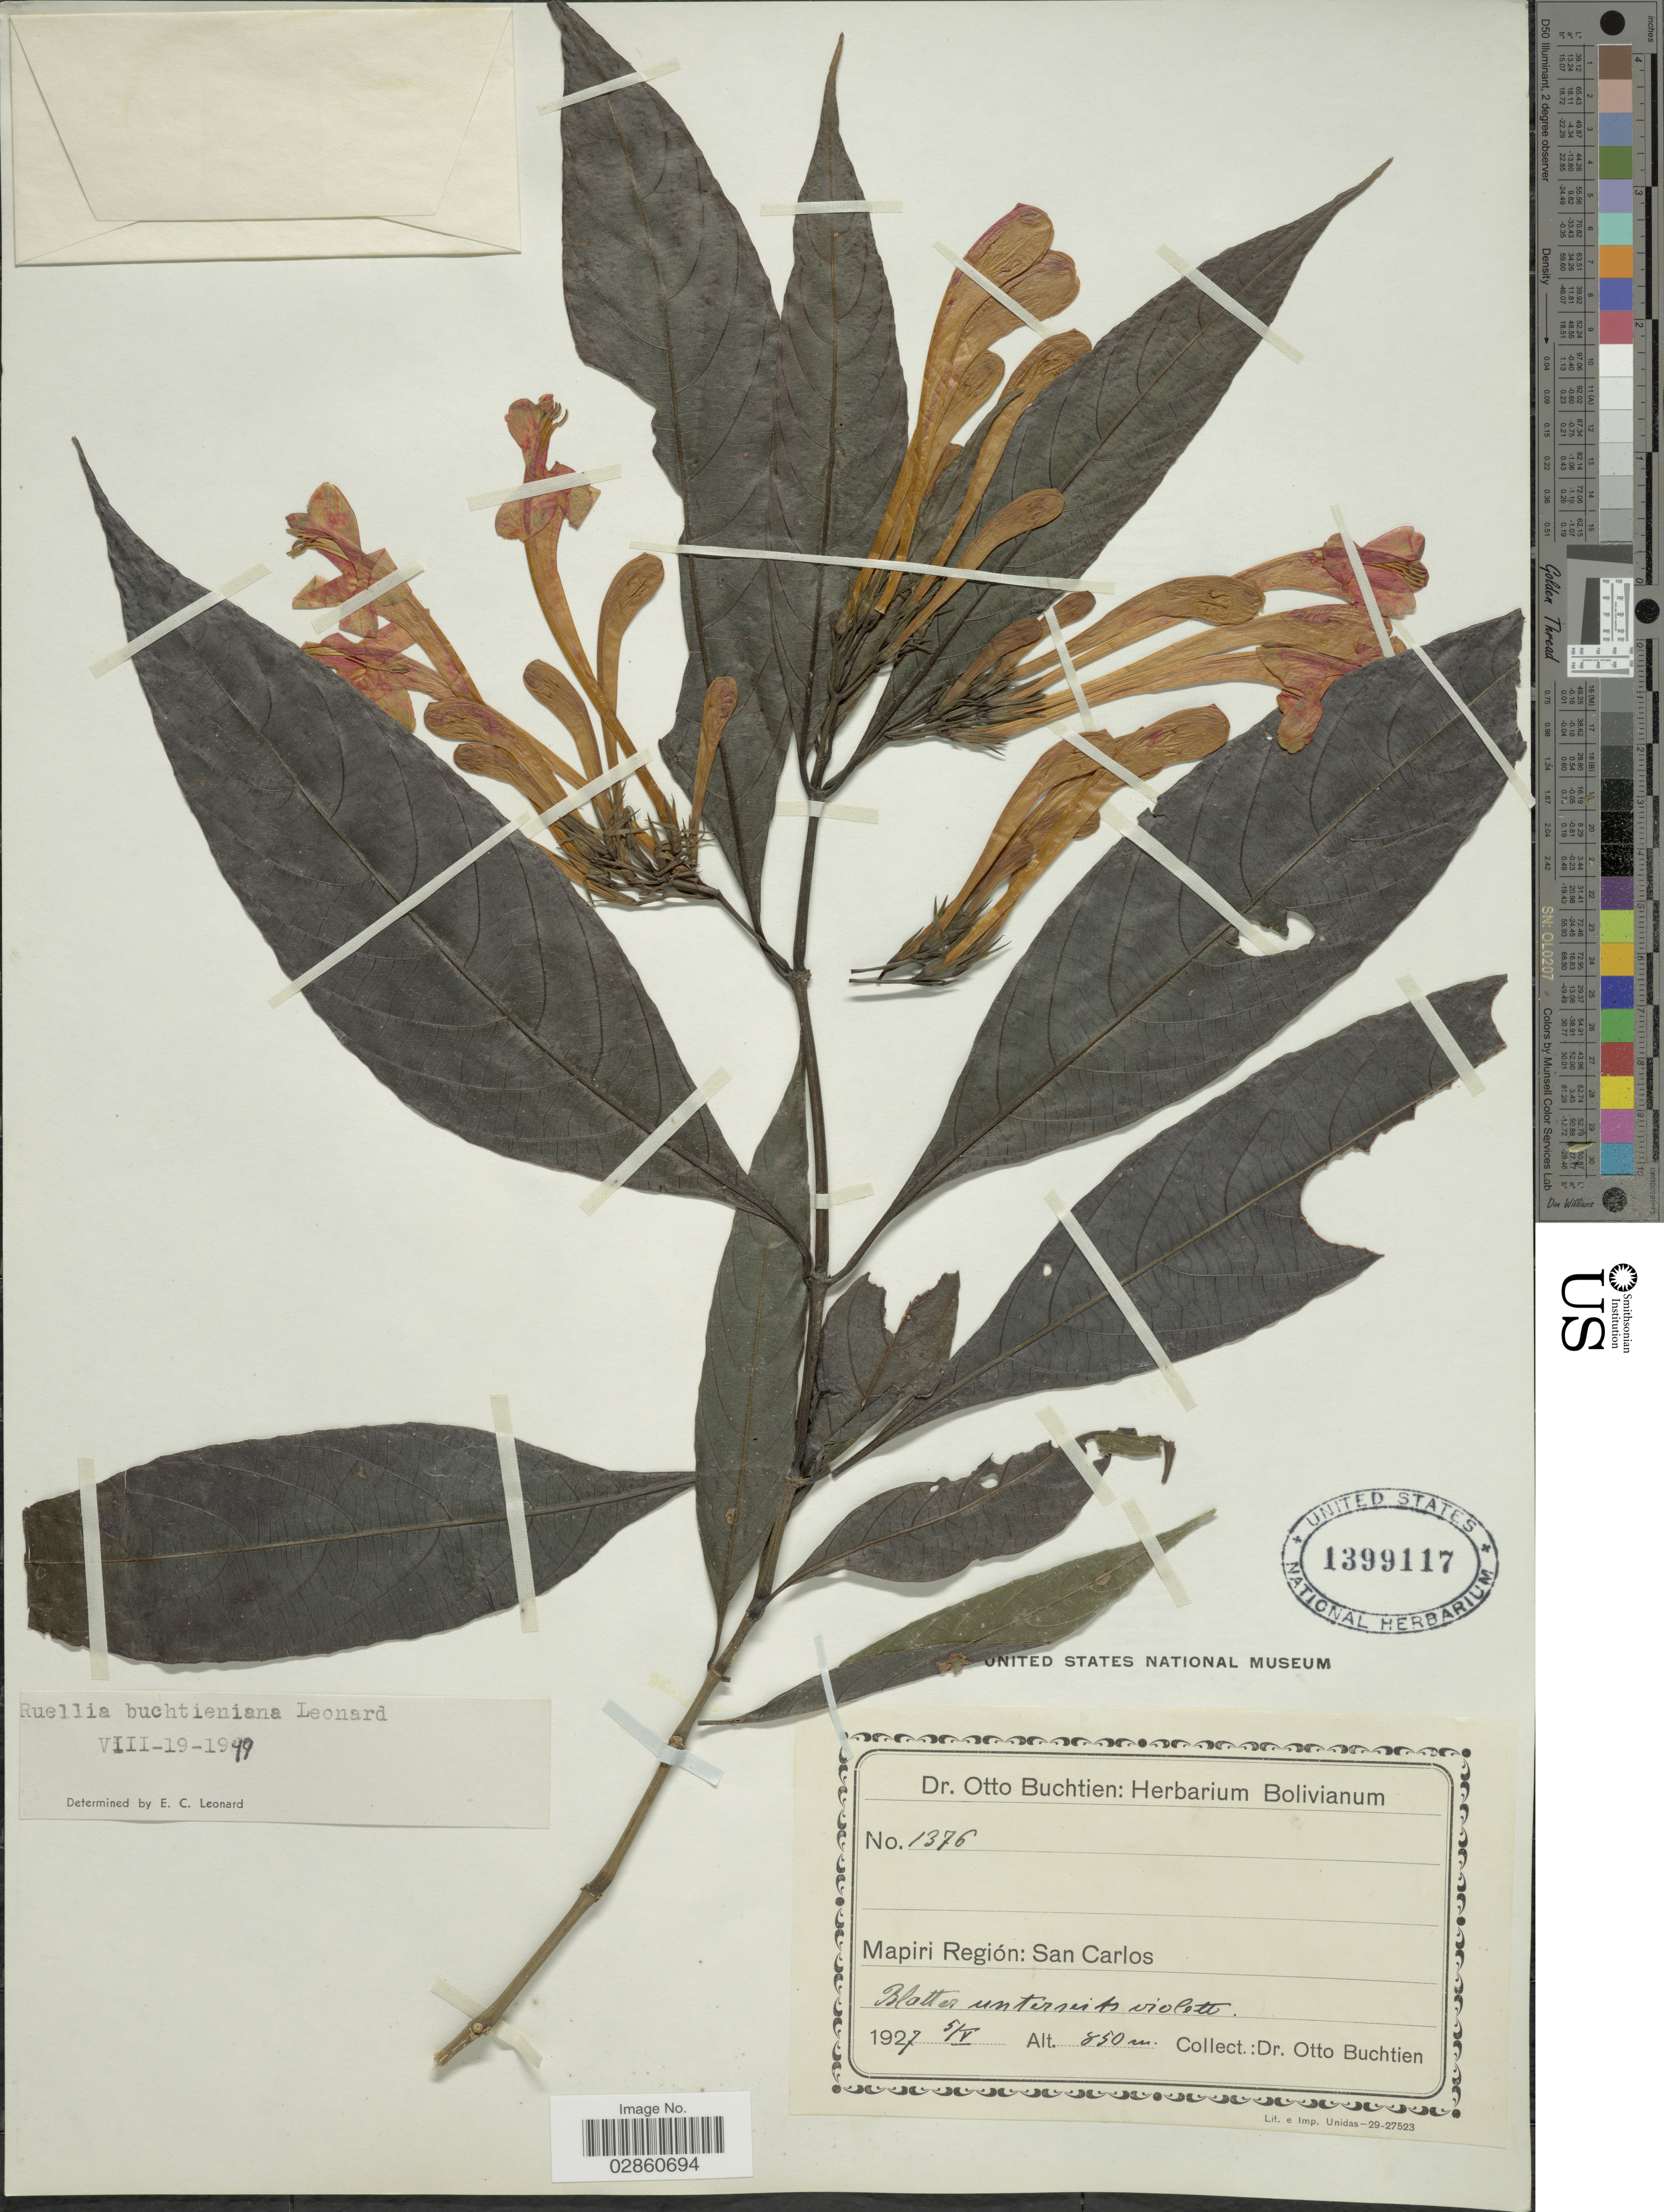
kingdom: Plantae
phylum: Tracheophyta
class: Magnoliopsida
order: Lamiales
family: Acanthaceae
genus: Ruellia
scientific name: Ruellia haenkeana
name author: (Nees) Wassh.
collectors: O. Buchtien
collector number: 1376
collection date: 1927-05-05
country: Bolivia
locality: Mapiri Región: San Carlos.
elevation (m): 850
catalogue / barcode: US 1399117